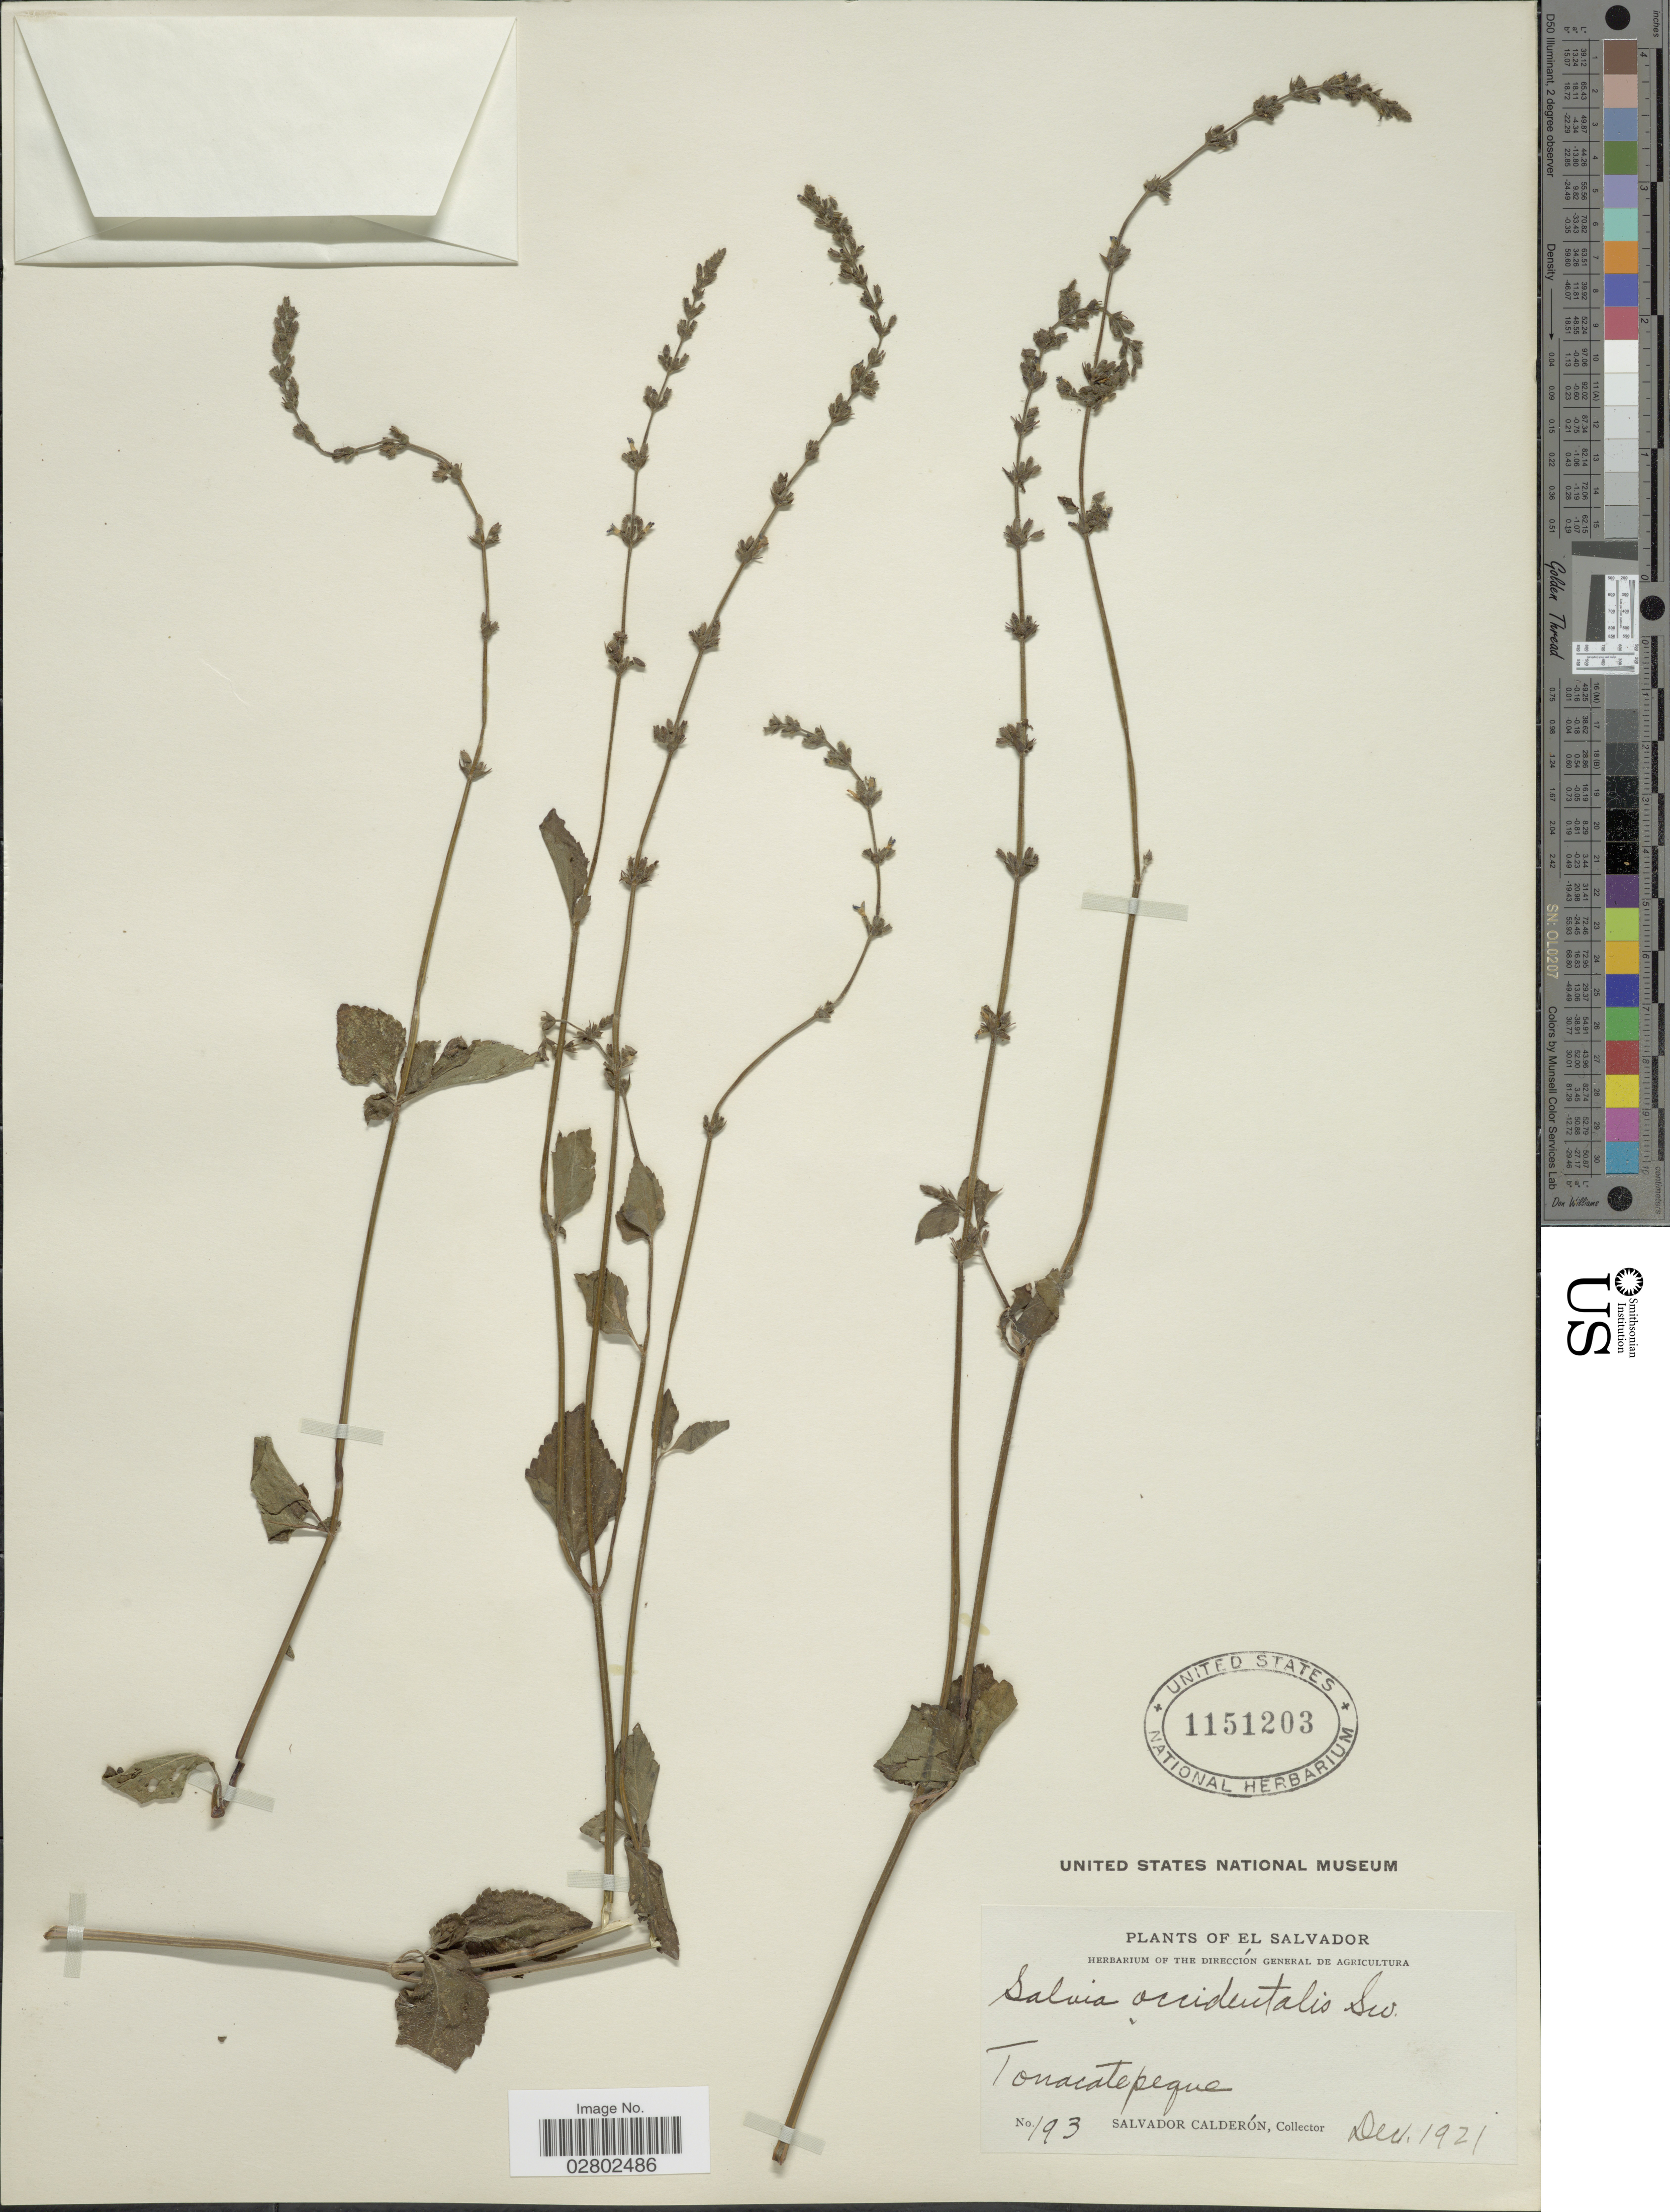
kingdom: Plantae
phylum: Tracheophyta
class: Magnoliopsida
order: Lamiales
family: Lamiaceae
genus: Salvia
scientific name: Salvia occidentalis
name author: Sw.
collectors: S. Calderón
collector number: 193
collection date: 1921-12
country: El Salvador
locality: Tonacatepeque.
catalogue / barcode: US 1151203